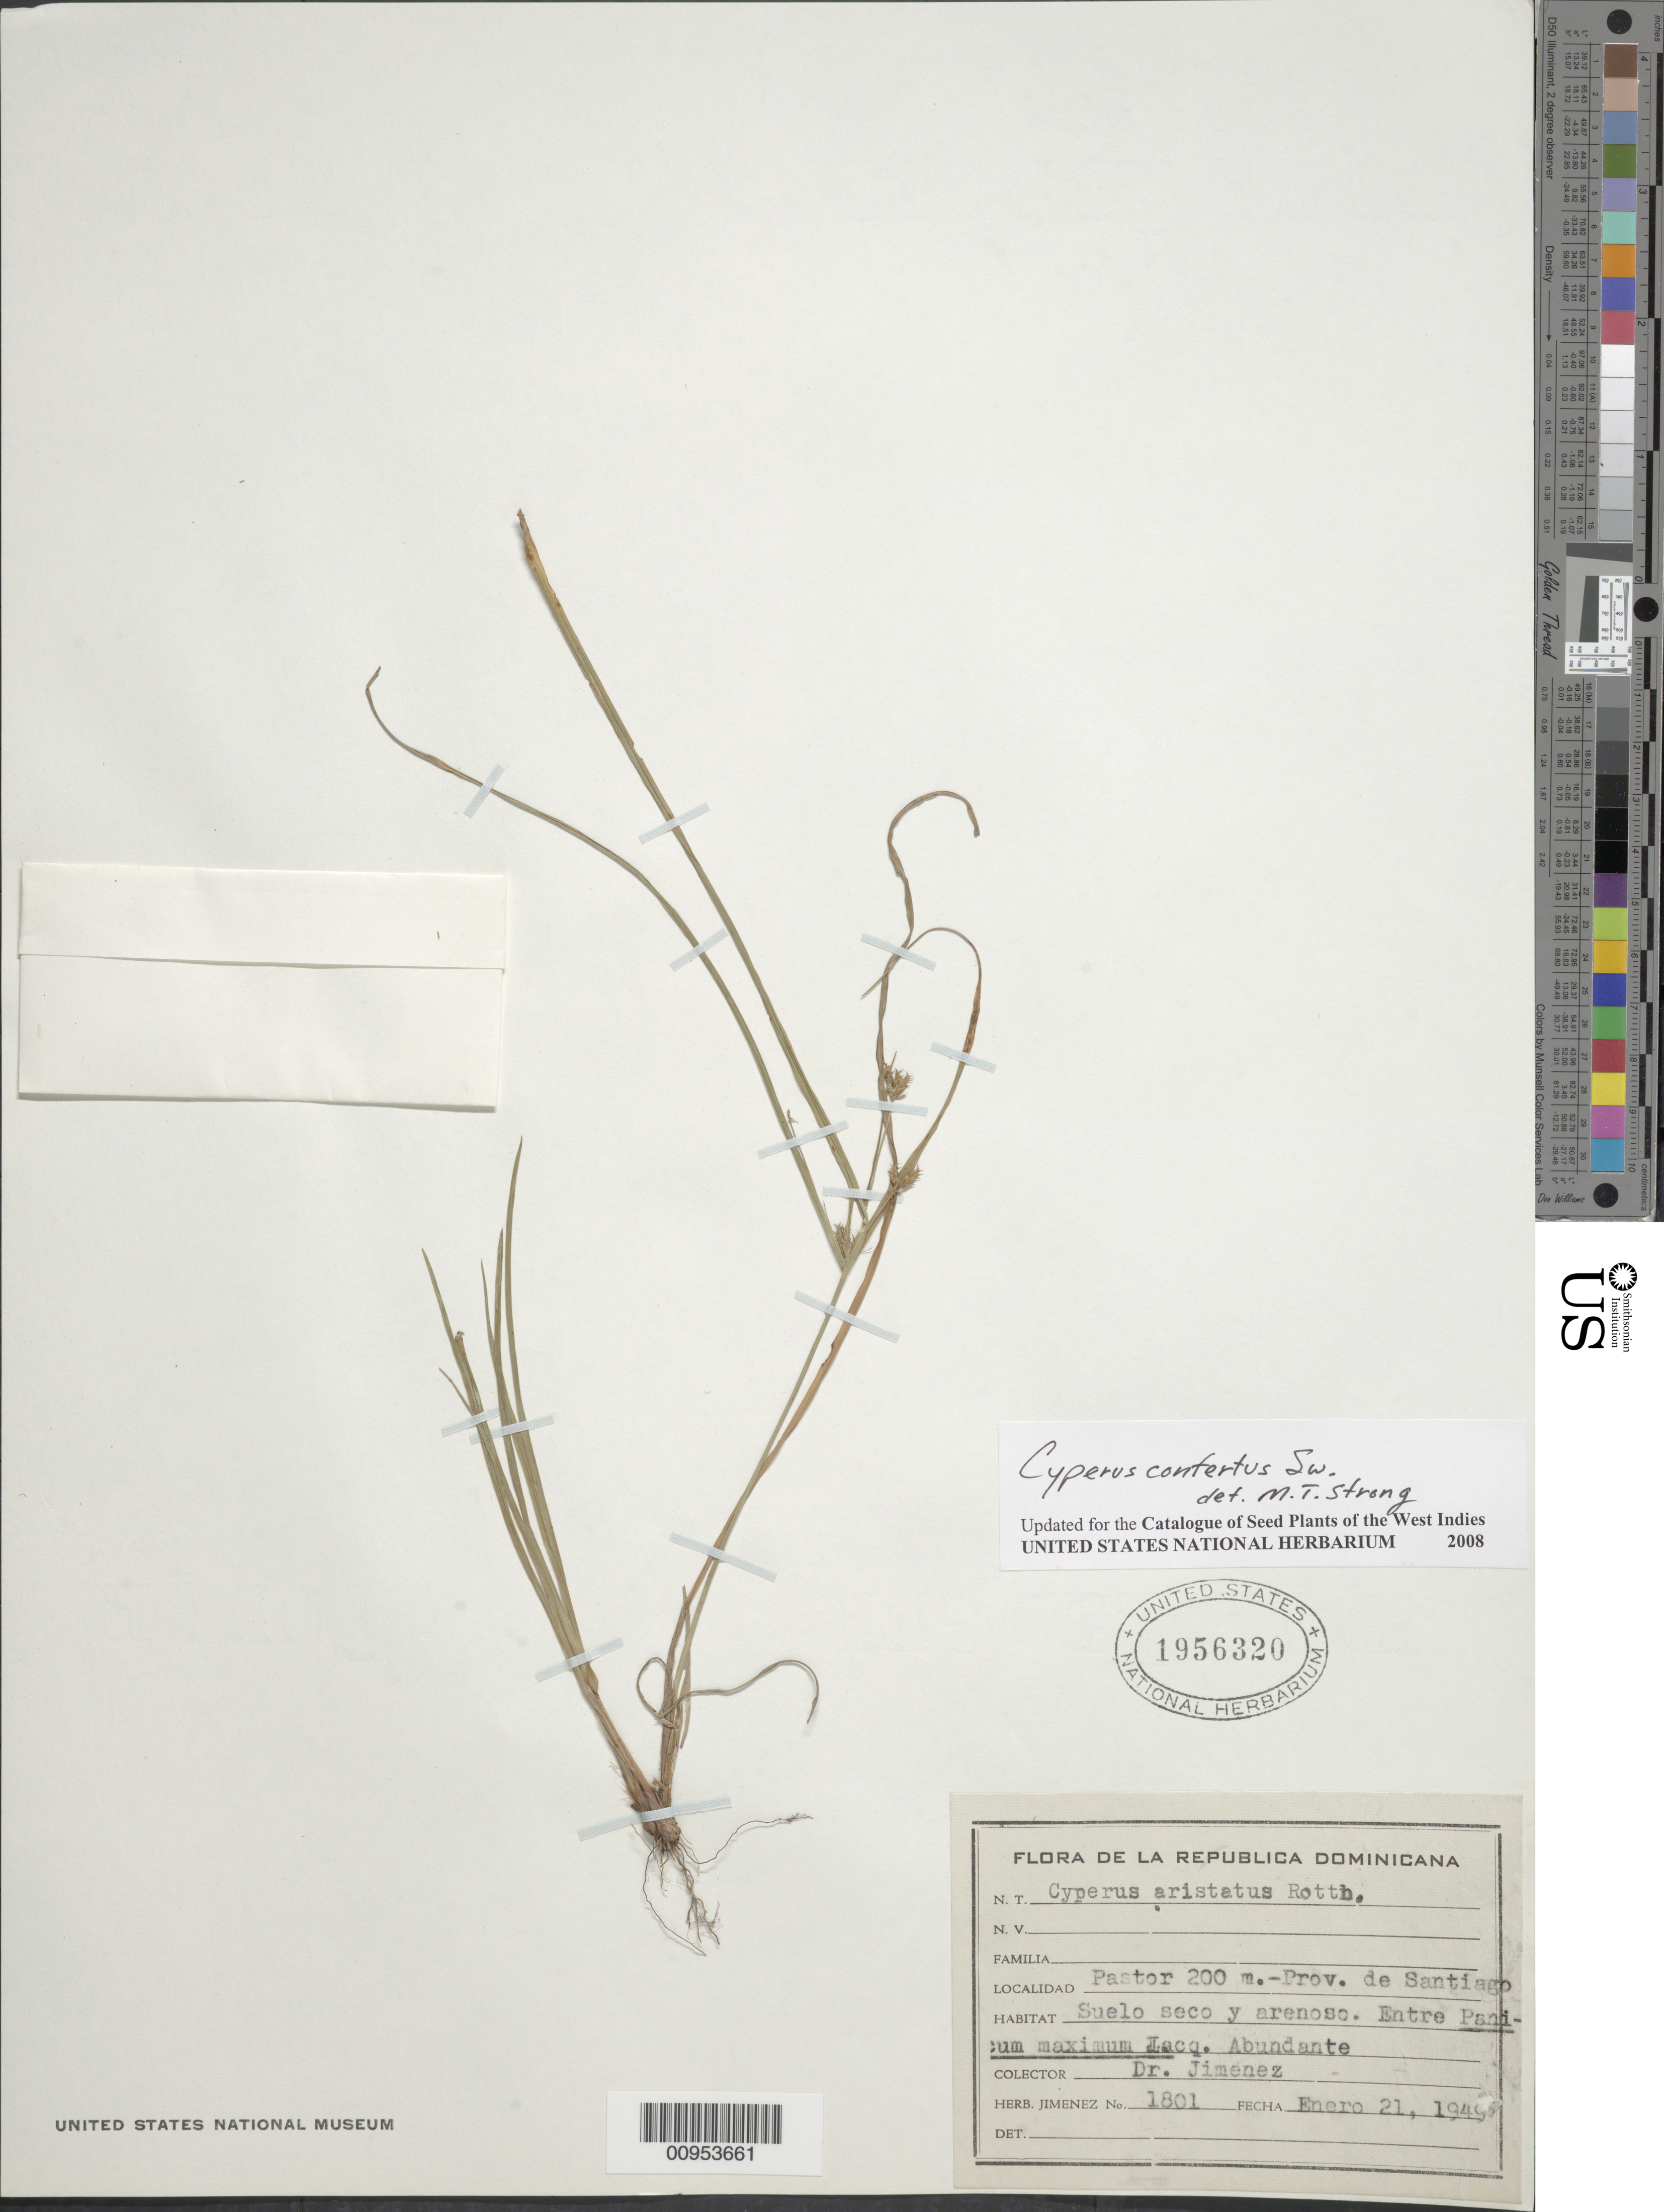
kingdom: Plantae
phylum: Tracheophyta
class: Liliopsida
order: Poales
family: Cyperaceae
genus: Cyperus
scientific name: Cyperus confertus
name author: Sw.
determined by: Strong, M. T., (US), Smithsonian Institution - National Museum of Natural History (UNITED STATES)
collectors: J. J. Jiménez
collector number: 1801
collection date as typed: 21 Jan 1949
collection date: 1949-01-21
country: Dominican Republic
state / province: Santiago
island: Hispaniola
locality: Pastor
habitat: Suelo seco y arenoso, entre Panicum maximum Lacq.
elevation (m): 200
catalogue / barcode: US 1956320